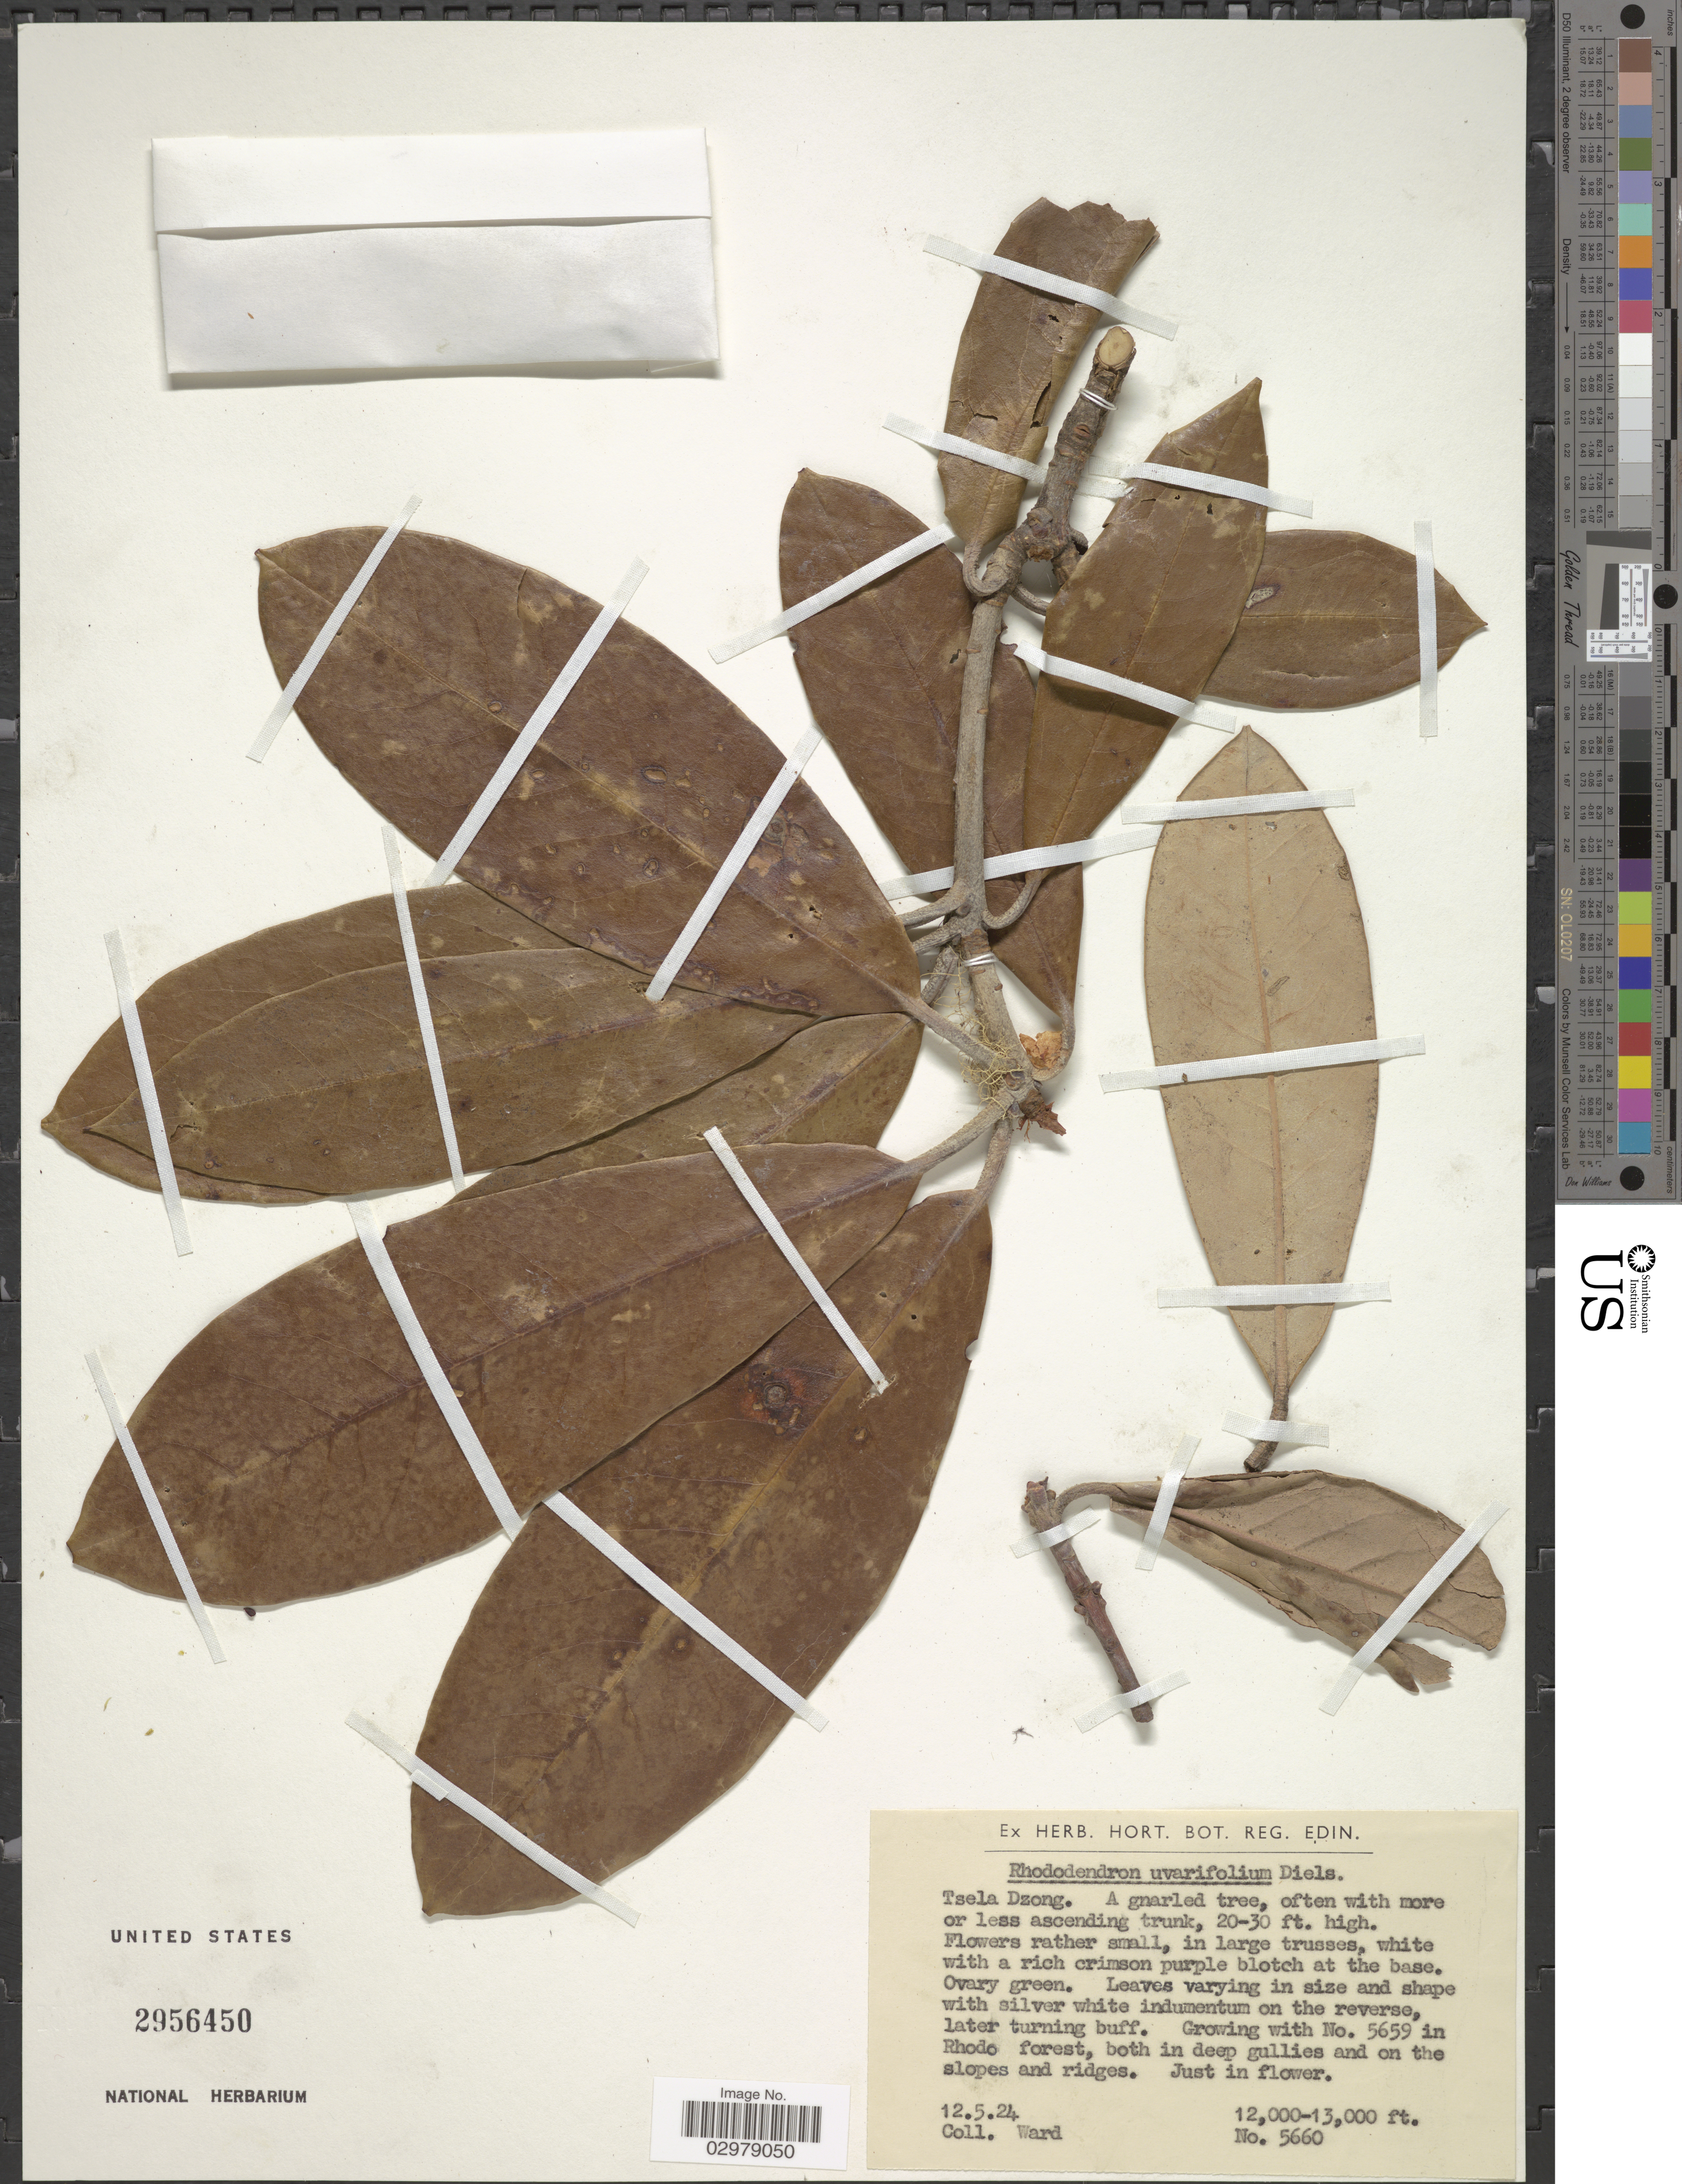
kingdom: Plantae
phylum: Tracheophyta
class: Magnoliopsida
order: Ericales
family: Ericaceae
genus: Rhododendron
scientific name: Rhododendron uvarifolium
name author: Diels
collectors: -- Ward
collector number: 5660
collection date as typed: Transcribed d/m/y: 12/5/24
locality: Tsela Dzong. In Rhodo forest, both in deep gullies and on the slopes and ridges.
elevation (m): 3658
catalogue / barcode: US 2956450